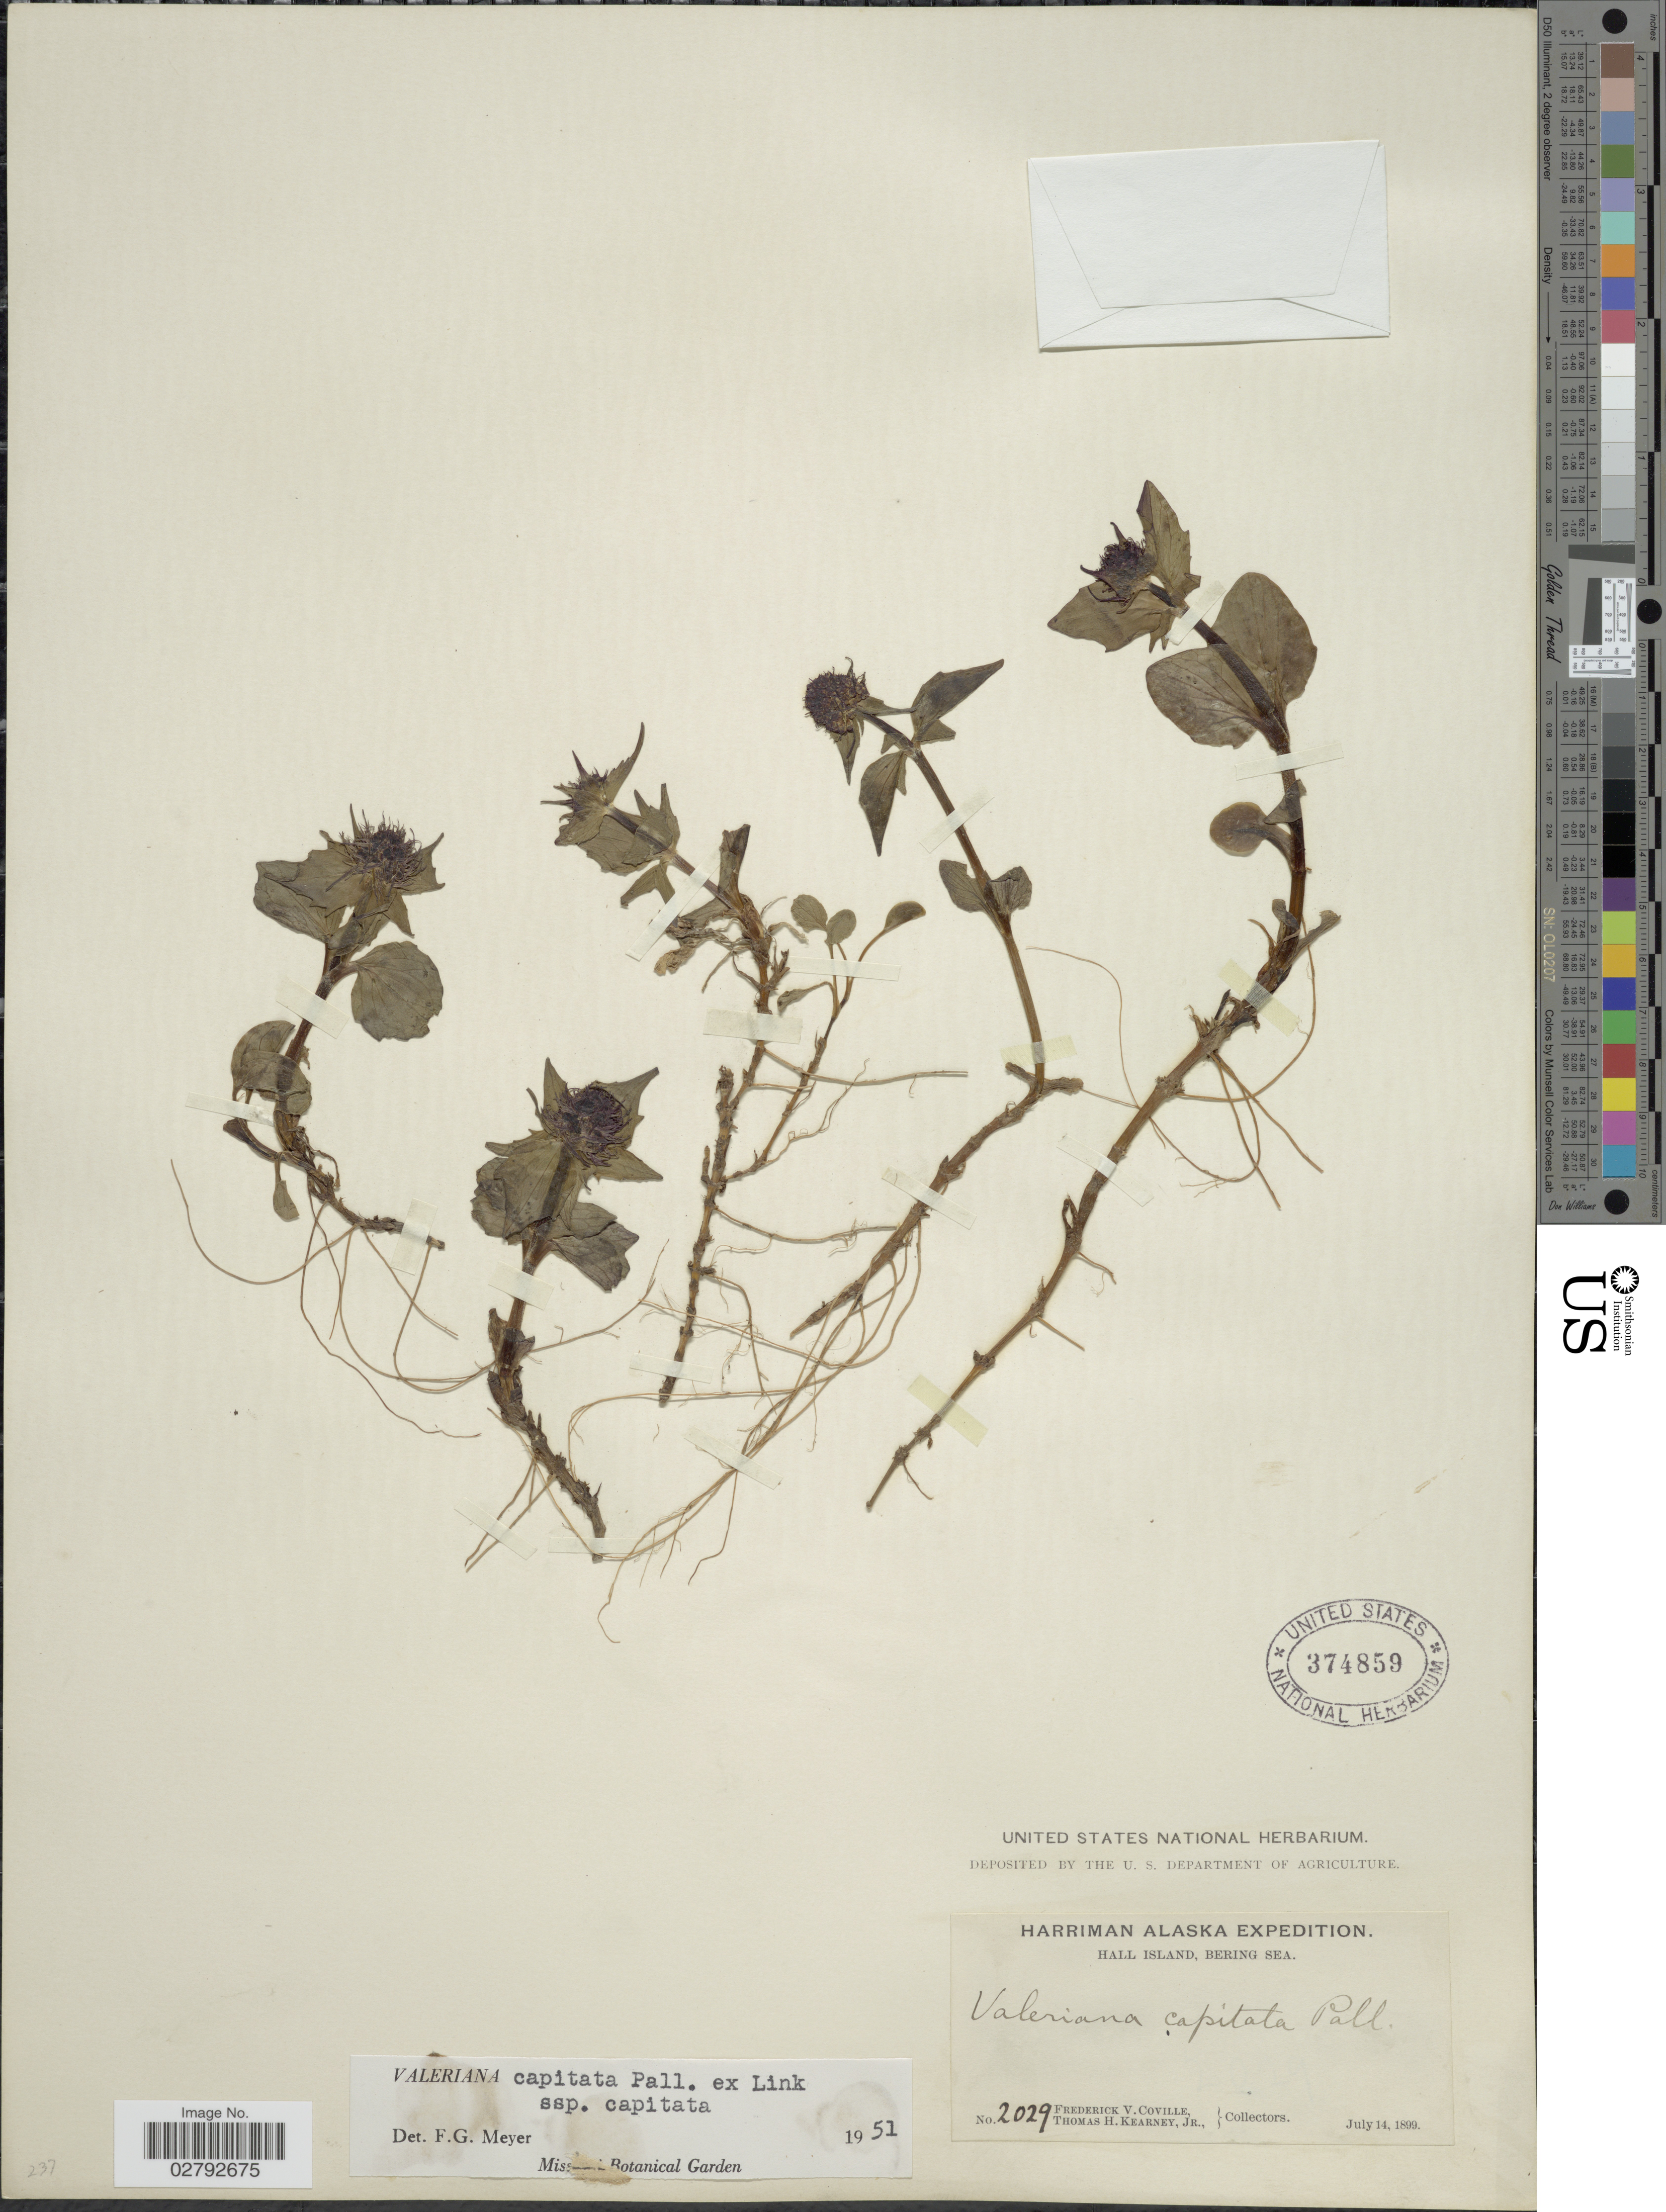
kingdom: Plantae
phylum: Tracheophyta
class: Magnoliopsida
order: Dipsacales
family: Caprifoliaceae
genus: Valeriana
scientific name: Valeriana capitata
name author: Link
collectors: F. V. Coville & T. H. Kearney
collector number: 2029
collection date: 1899-07-14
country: United States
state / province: Alaska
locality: Hall Island, Bering Sea.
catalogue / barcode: US 374859